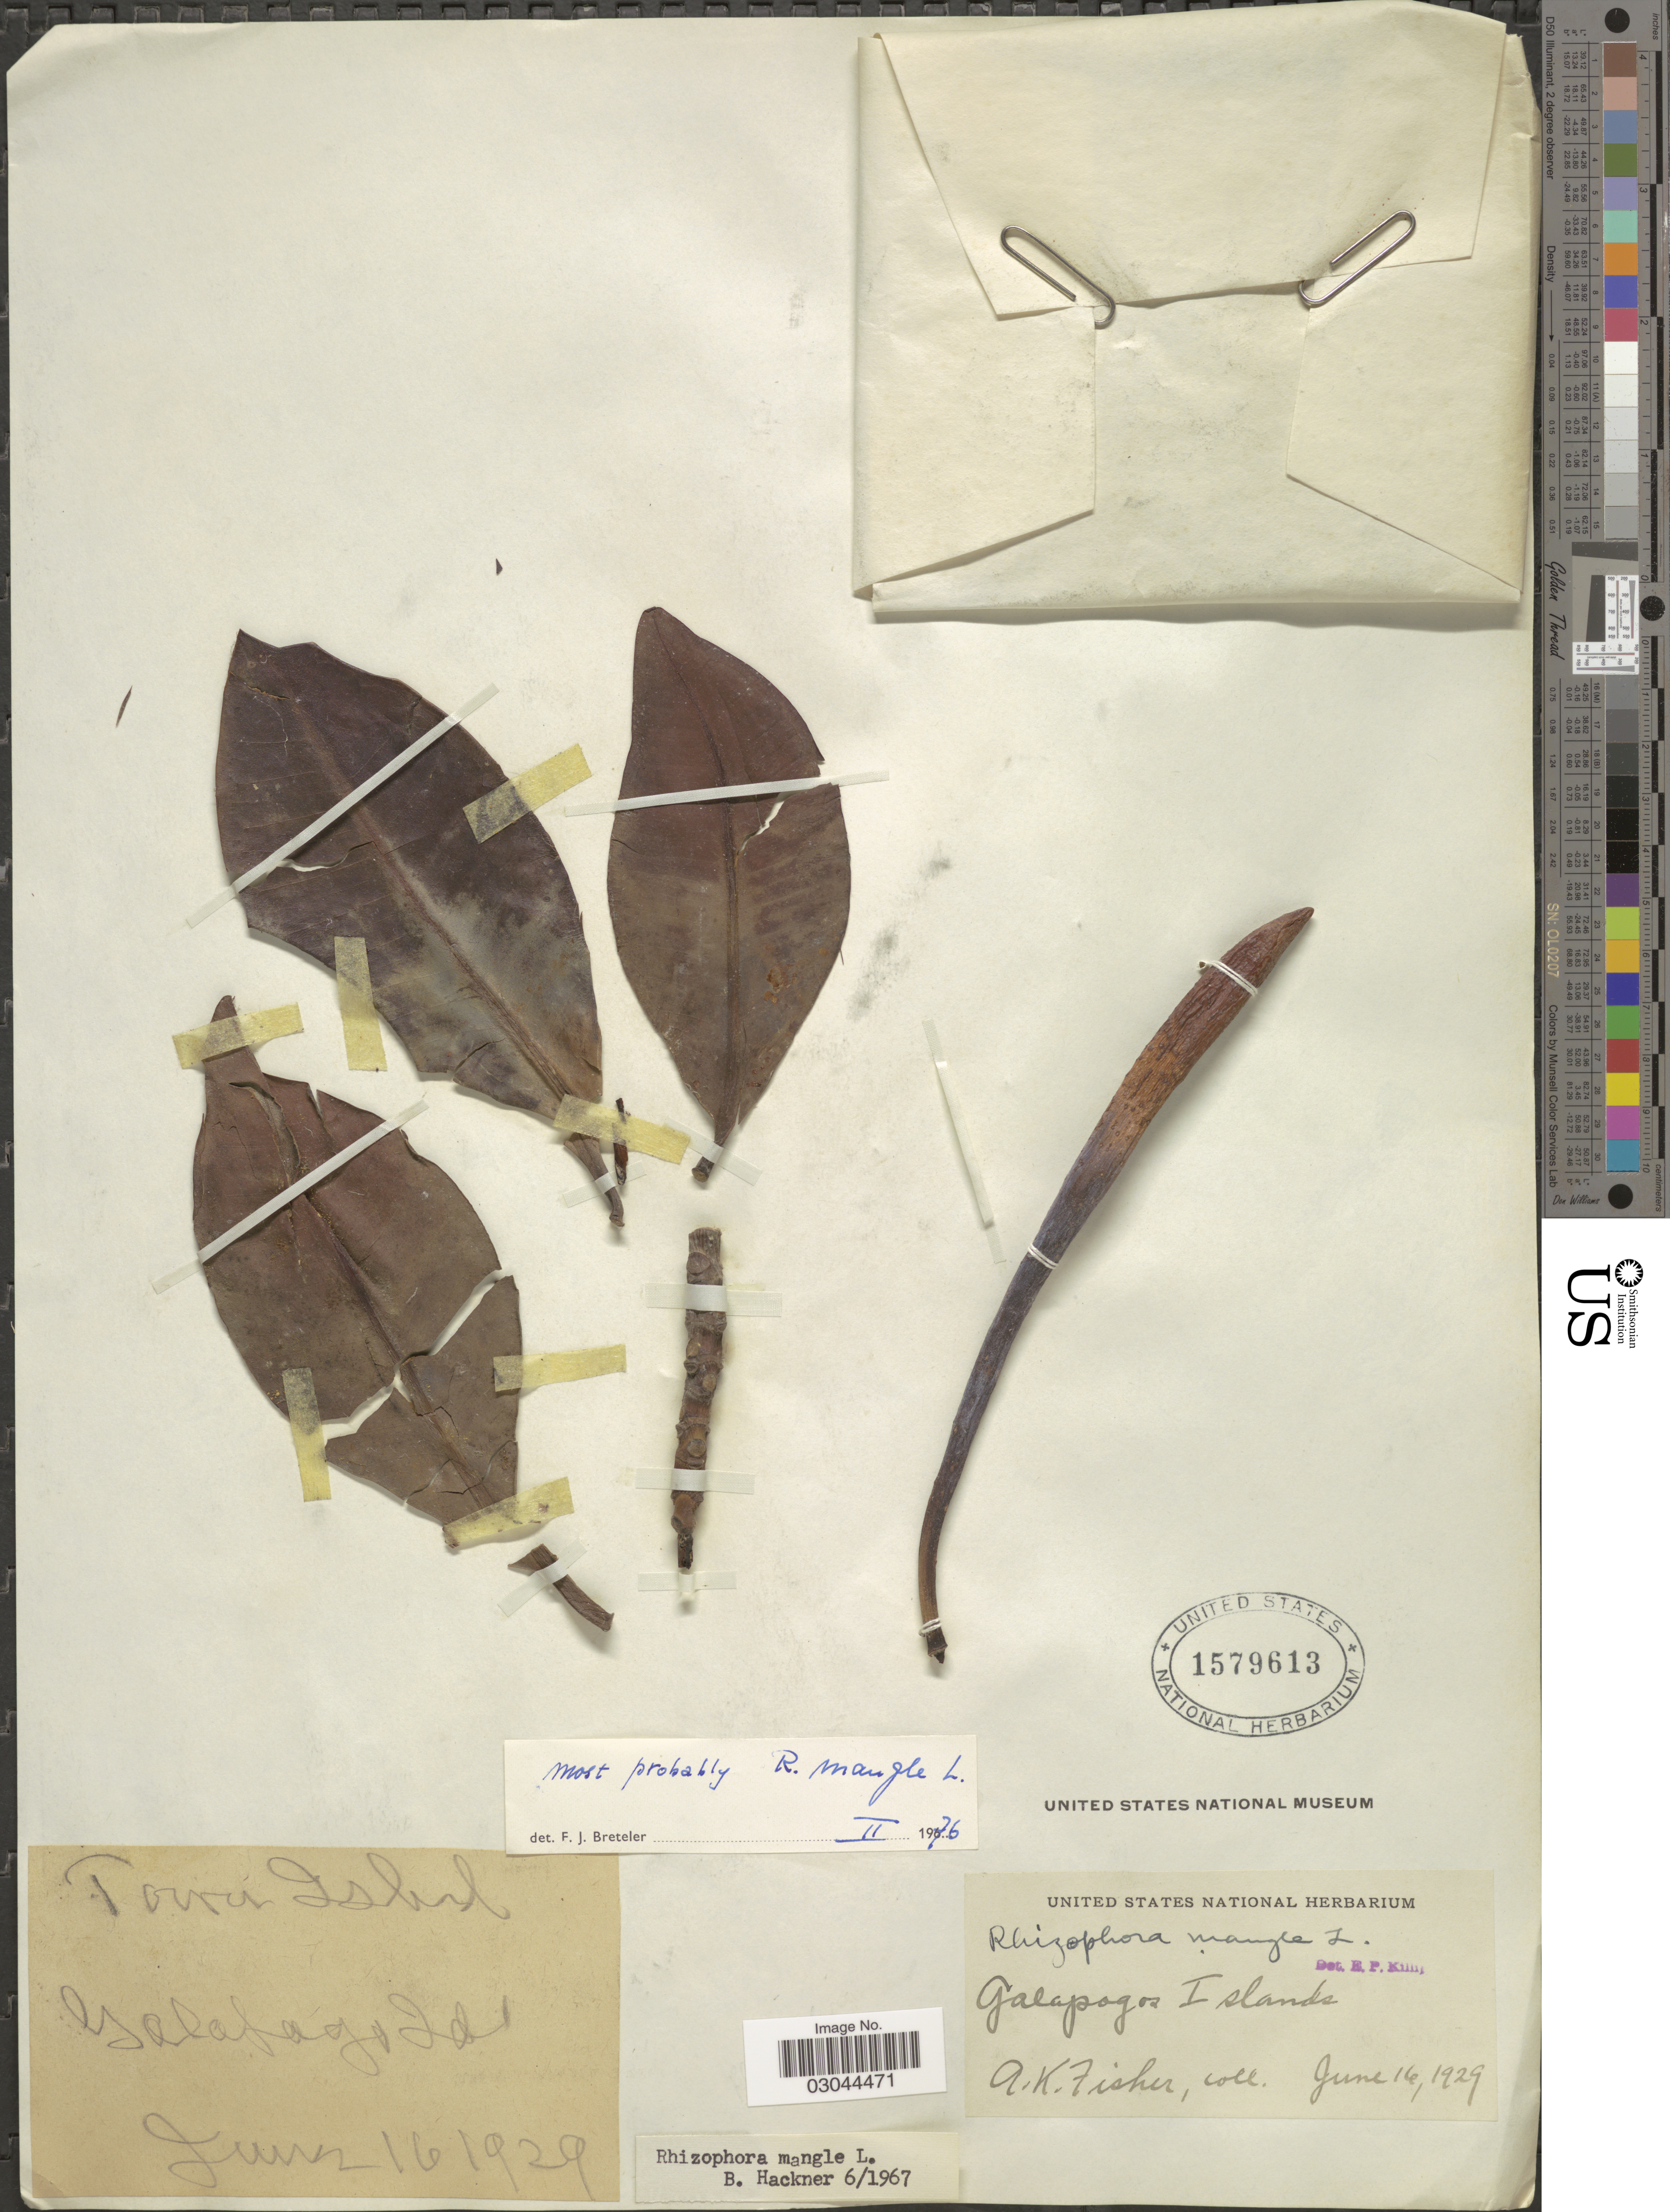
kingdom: Plantae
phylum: Tracheophyta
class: Magnoliopsida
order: Malpighiales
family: Rhizophoraceae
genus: Rhizophora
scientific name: Rhizophora mangle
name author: L.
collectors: A. K. Fisher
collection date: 1929-06-16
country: Ecuador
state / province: Colón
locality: Galapagos Islands. Tower Island.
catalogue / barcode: US 1579613